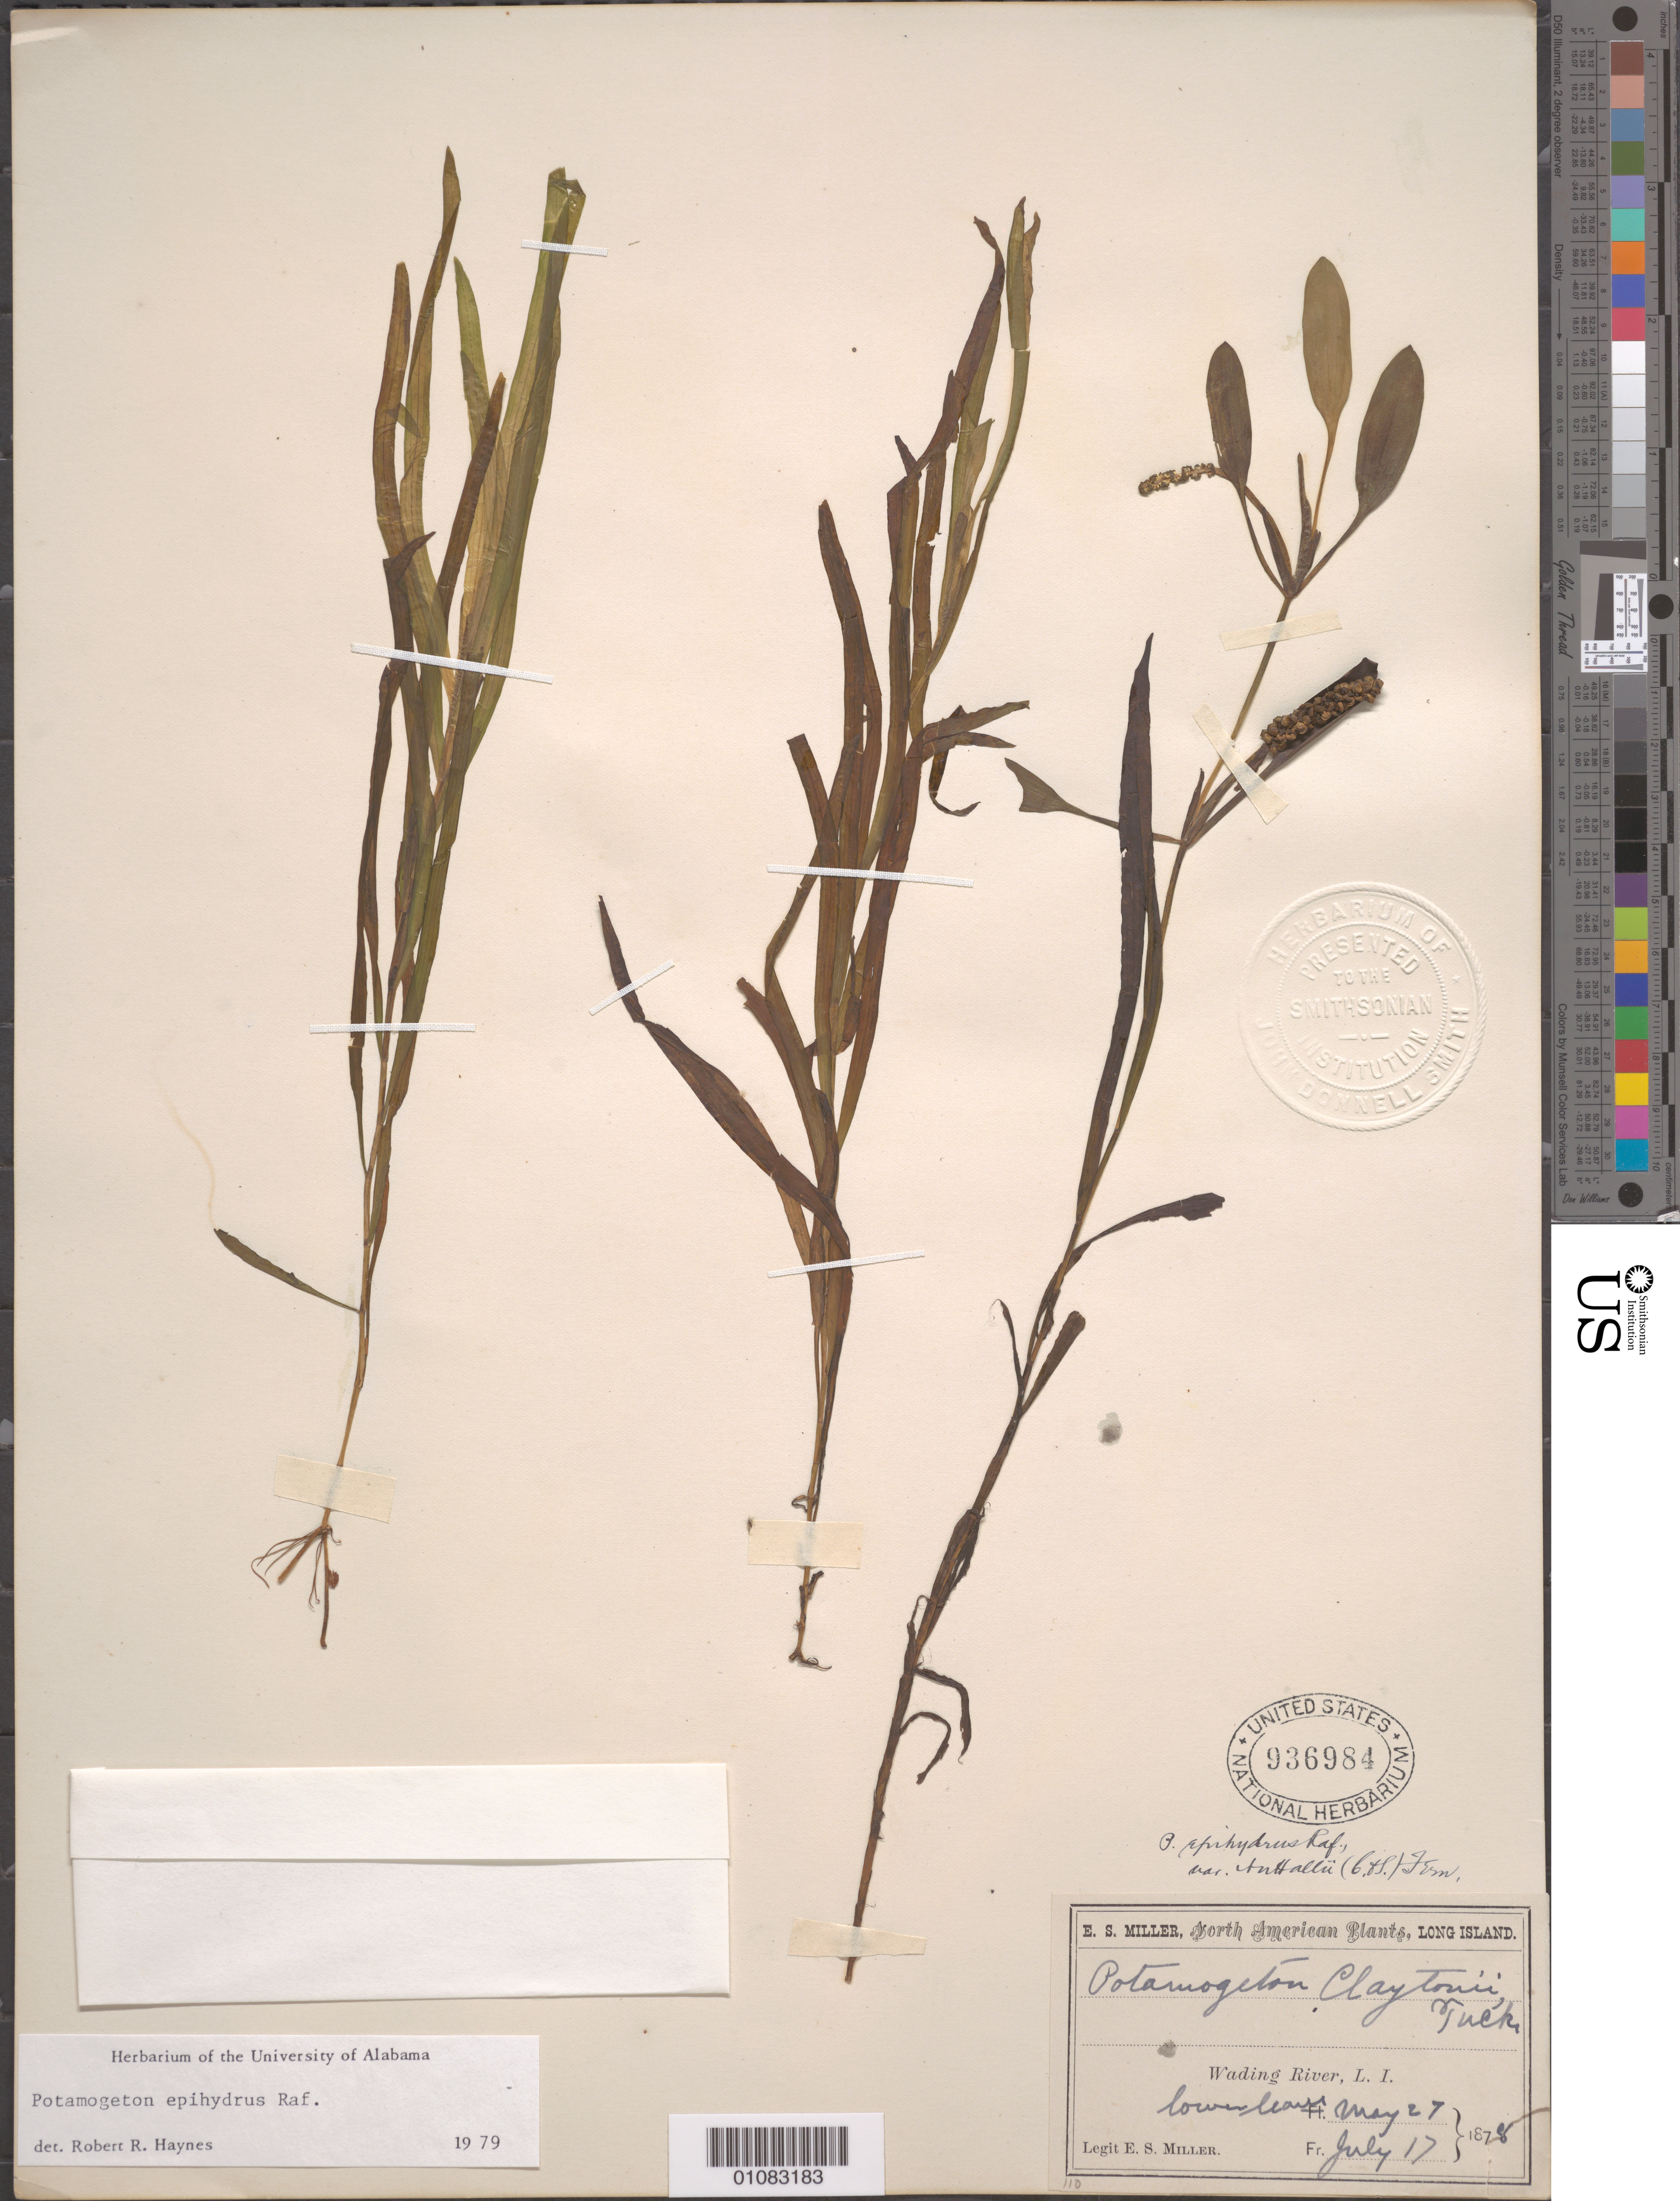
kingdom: Plantae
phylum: Tracheophyta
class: Liliopsida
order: Alismatales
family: Potamogetonaceae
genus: Potamogeton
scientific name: Potamogeton epihydrus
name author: Raf.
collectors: E. S. Miller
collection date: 1878-05-27/1878-07-17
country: United States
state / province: New York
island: Long Island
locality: Wading River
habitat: Lower leave (?).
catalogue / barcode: US 936984